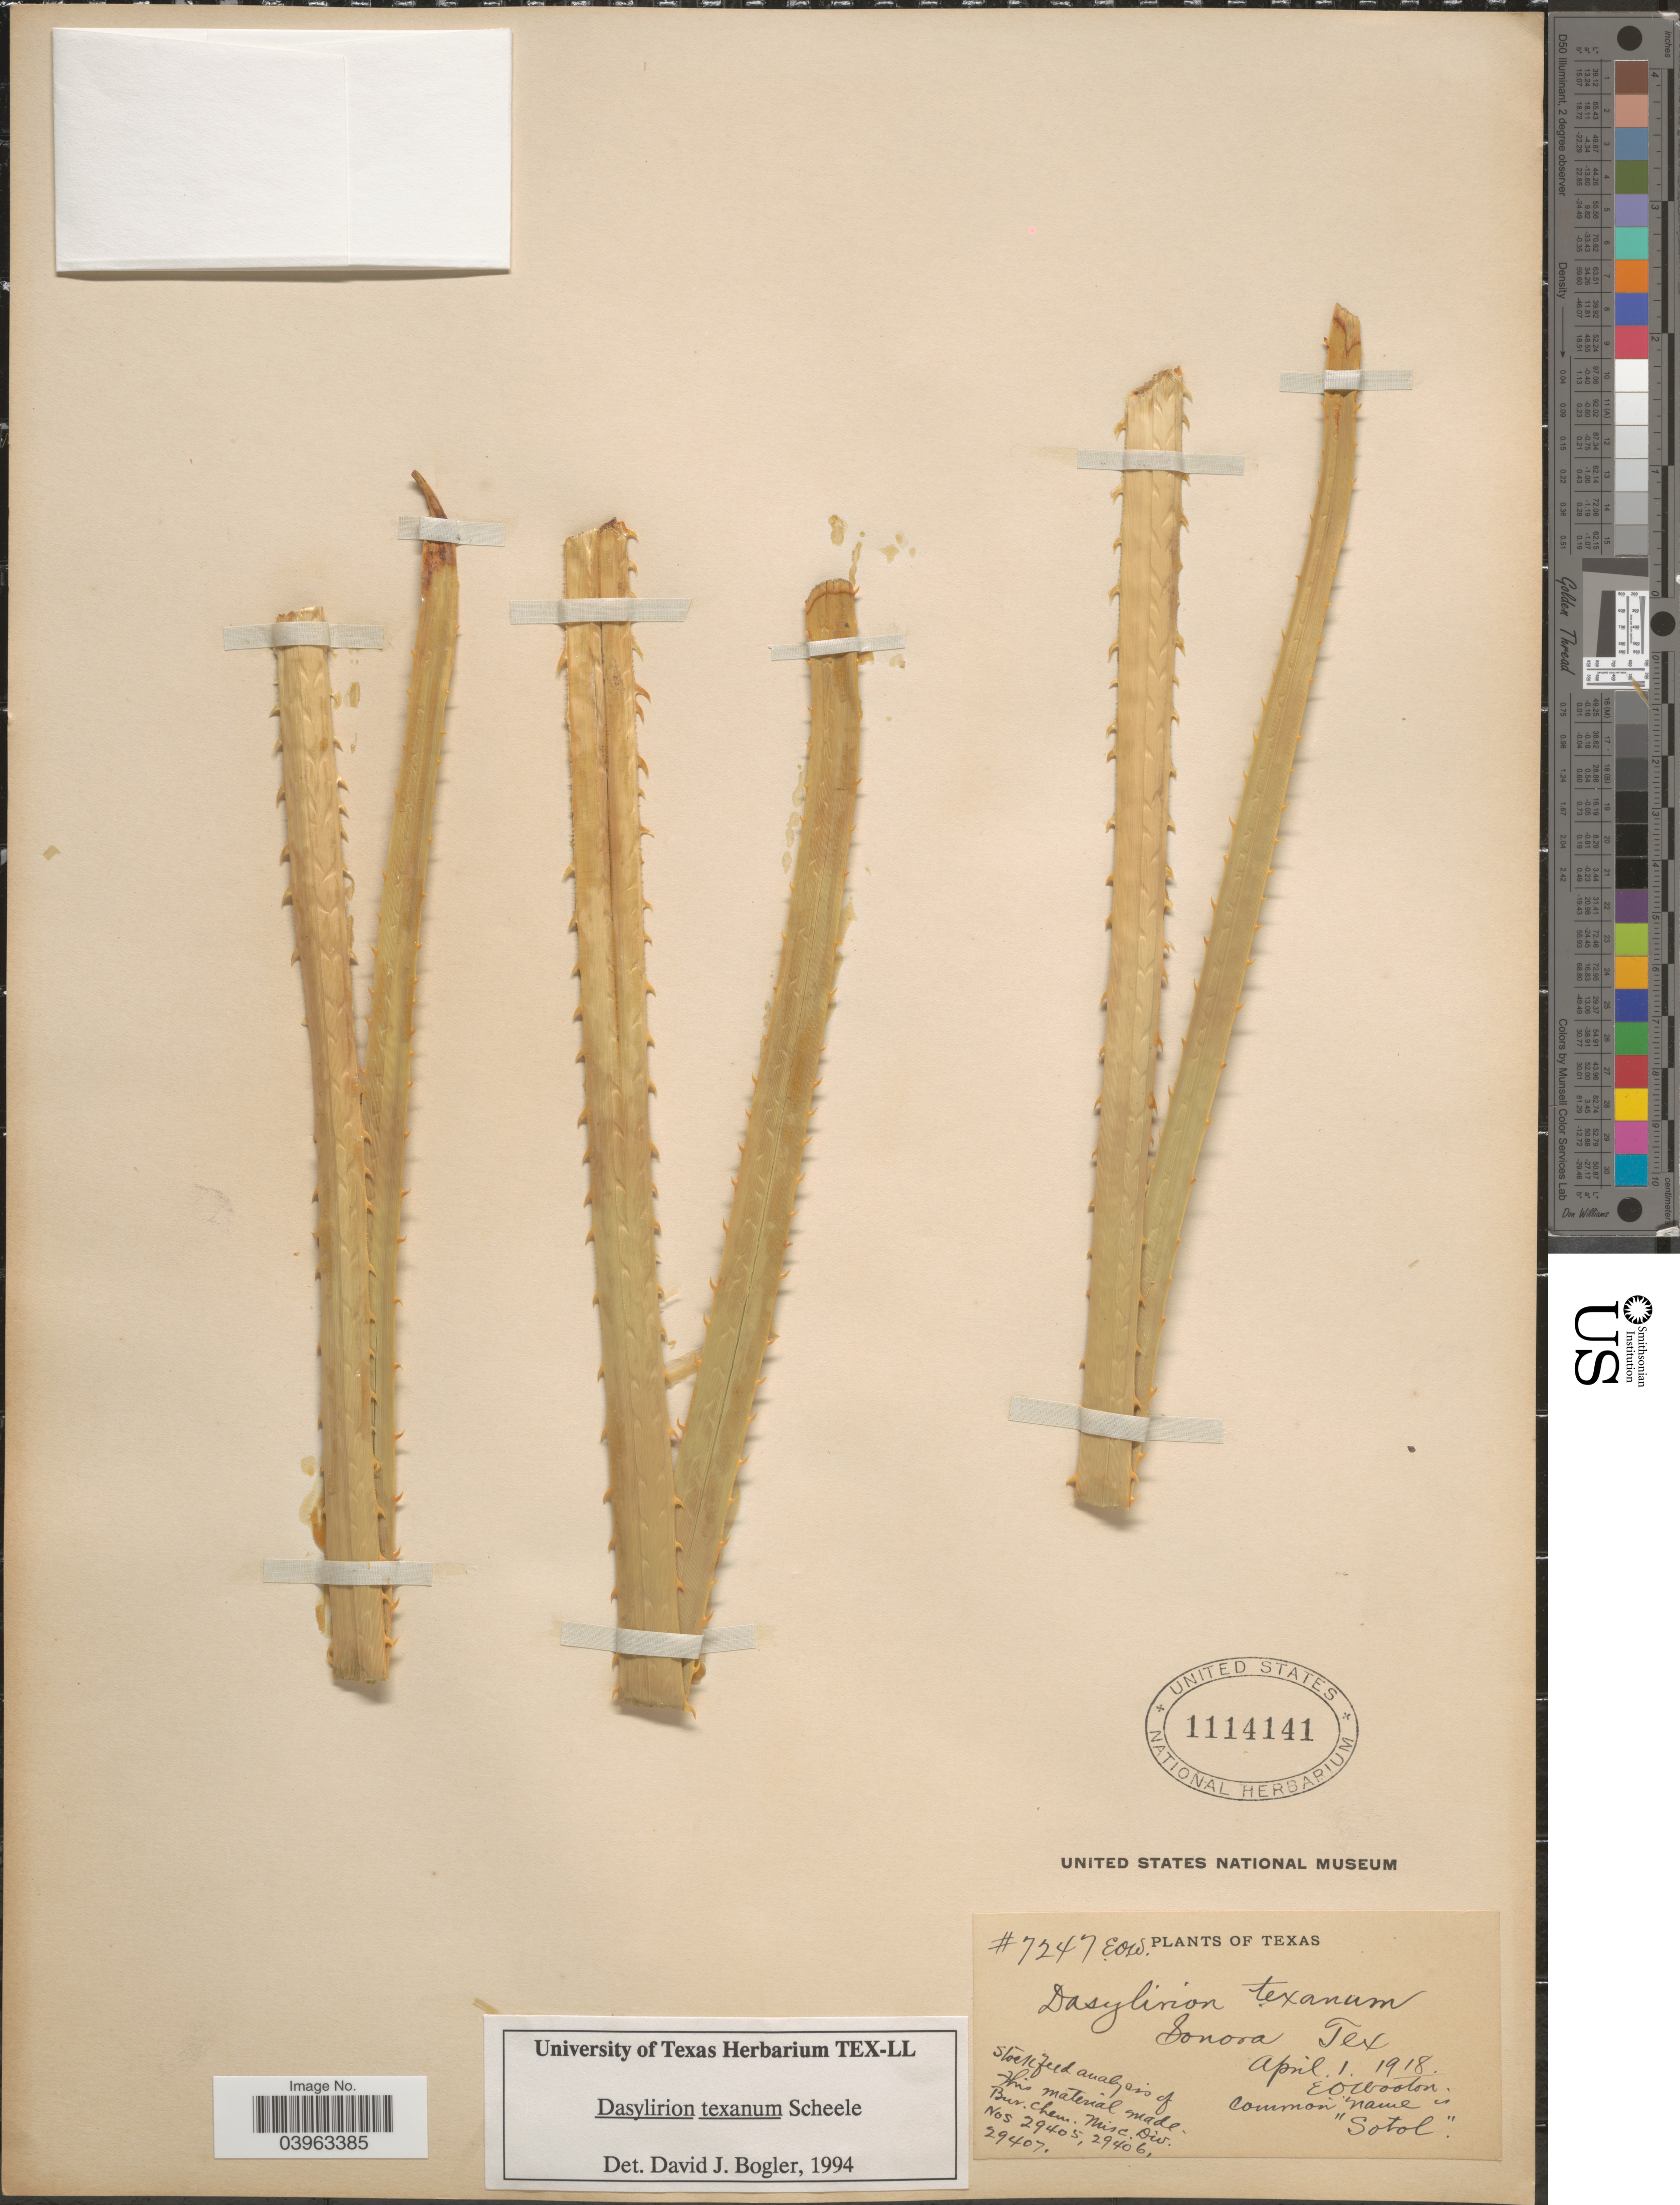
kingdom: Plantae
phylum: Tracheophyta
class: Liliopsida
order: Asparagales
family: Asparagaceae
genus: Dasylirion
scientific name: Dasylirion texanum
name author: Scheele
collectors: E. O. Wooton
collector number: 7247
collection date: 1918-04-01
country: United States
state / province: Texas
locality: Sonora.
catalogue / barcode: US 1114141